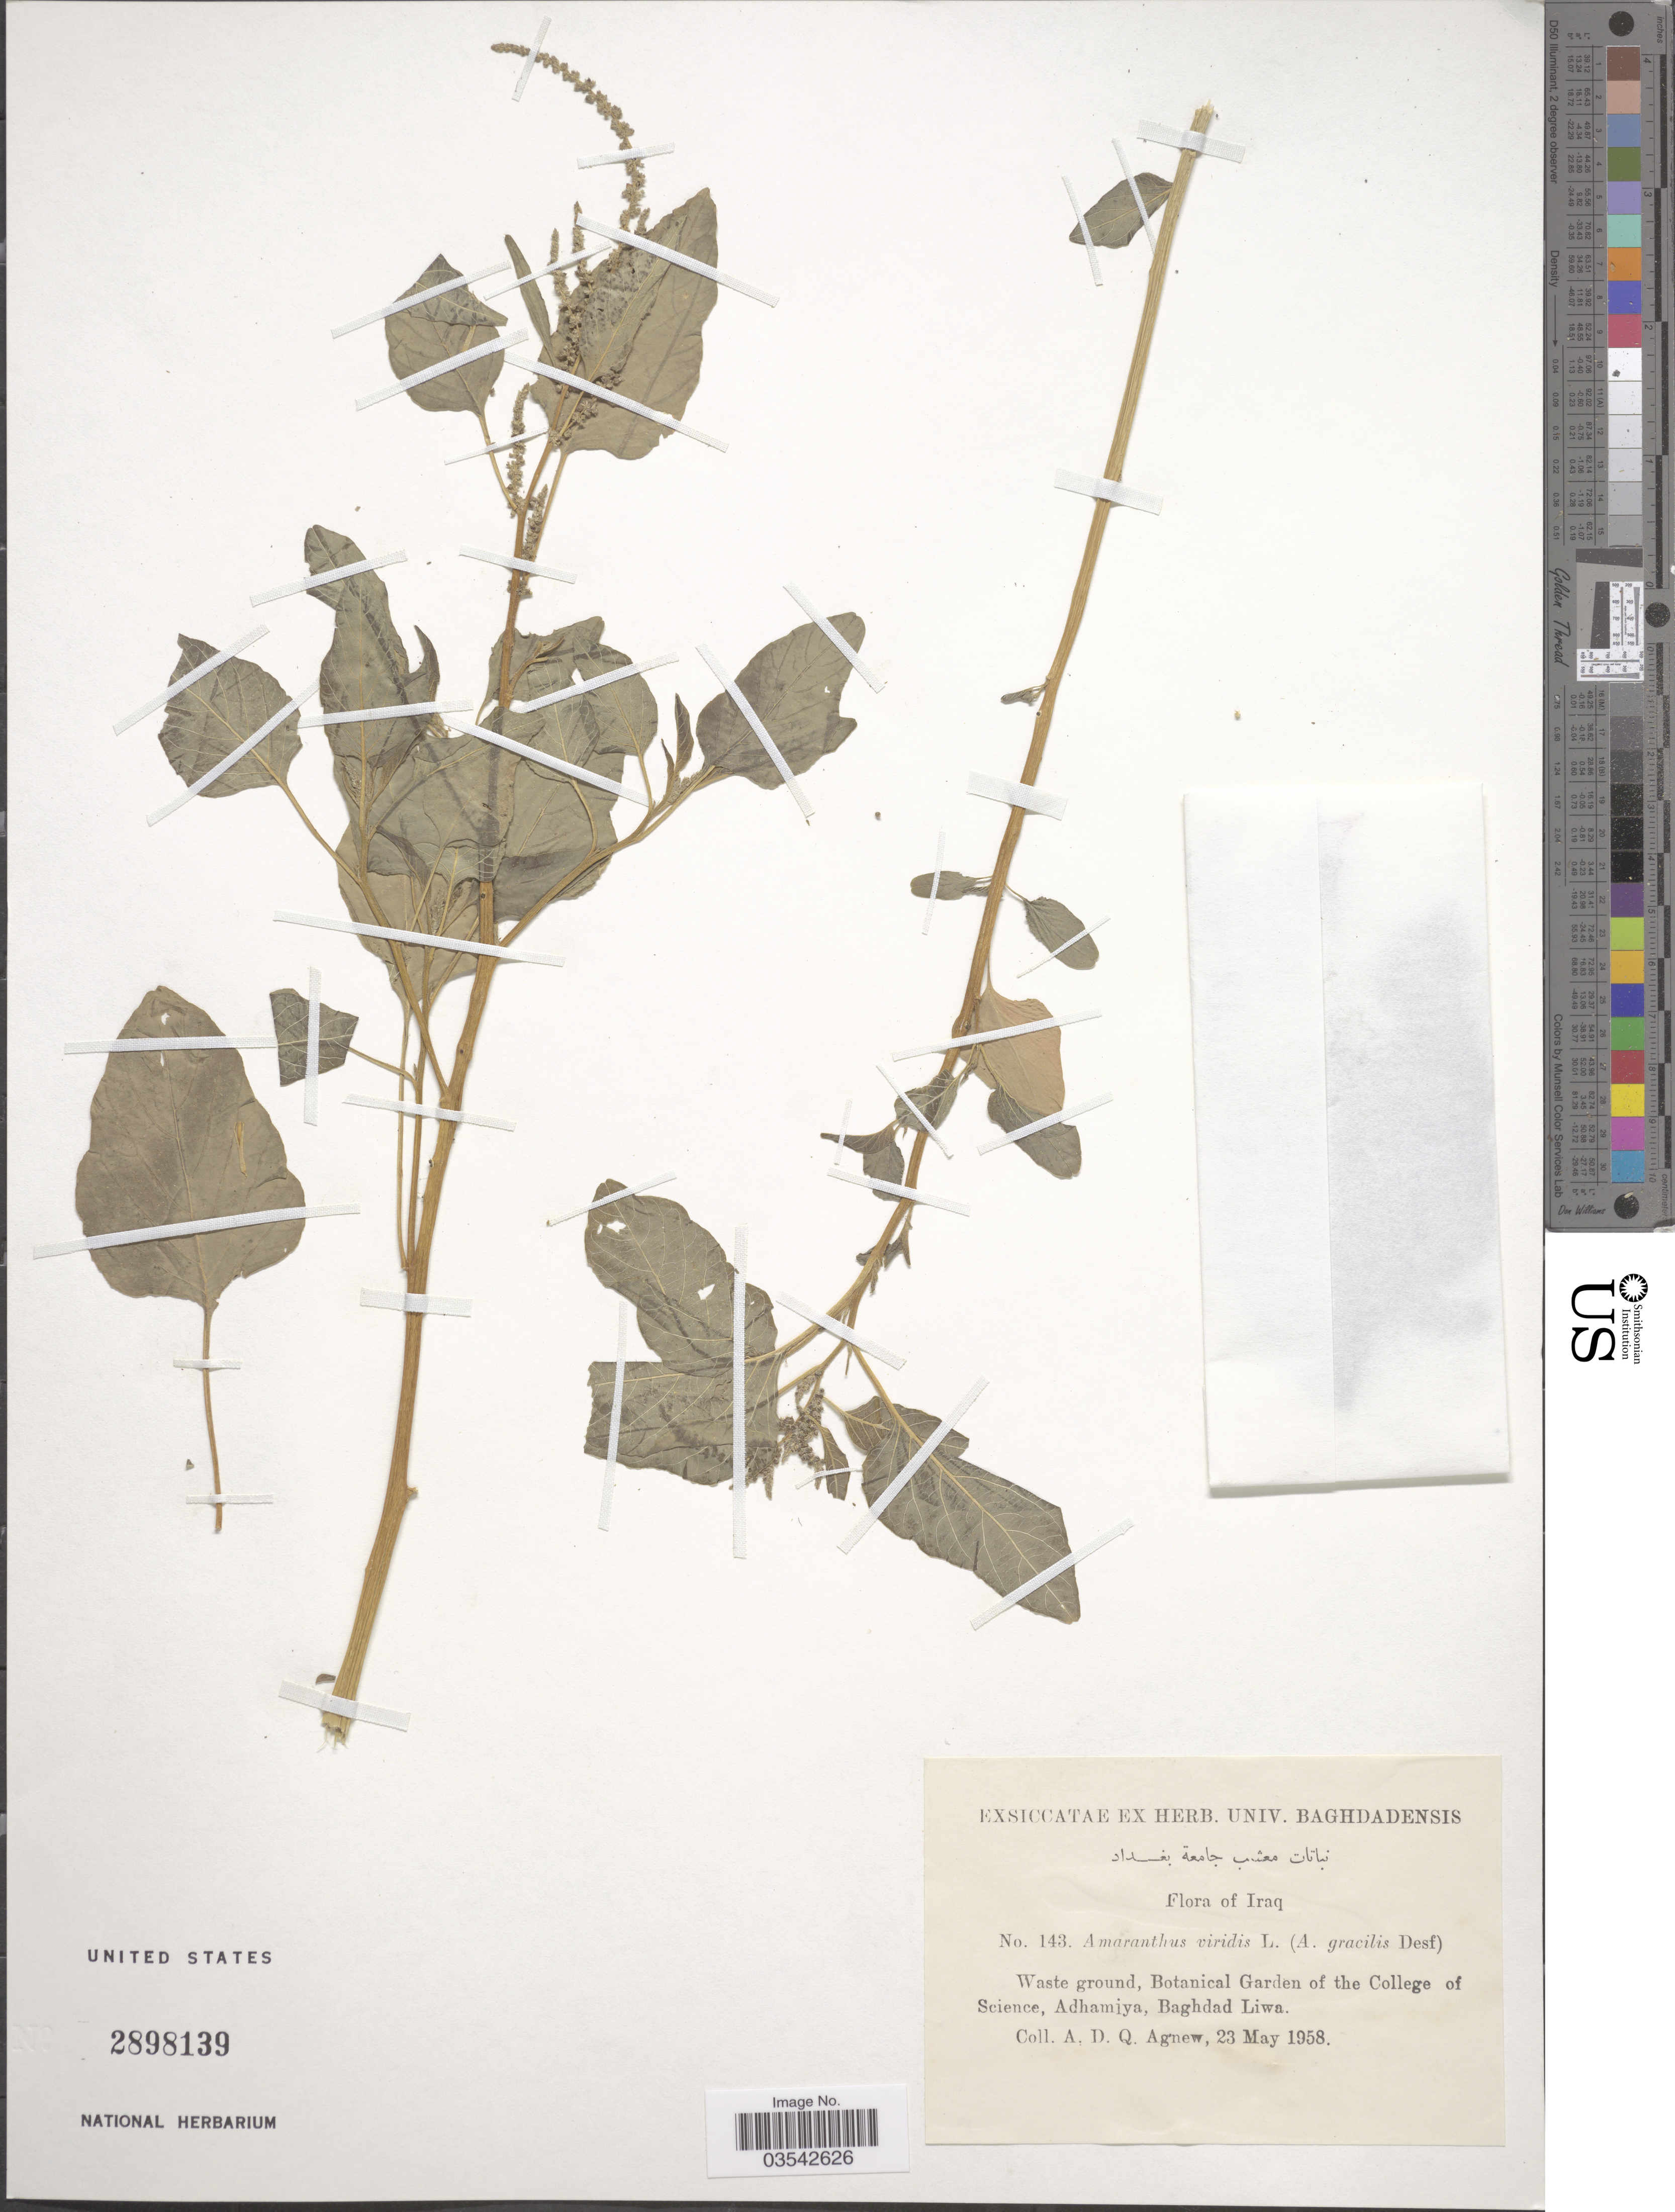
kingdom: Plantae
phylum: Tracheophyta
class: Magnoliopsida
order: Caryophyllales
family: Amaranthaceae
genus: Amaranthus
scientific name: Amaranthus viridis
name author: L.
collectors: A. D. Agnew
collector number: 143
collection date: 1958-05-23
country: Iraq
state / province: Baghdad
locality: Waste ground, Botanical Garden of the College of Science, Adhamiya, Baghdad Liwa.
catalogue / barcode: US 2898139